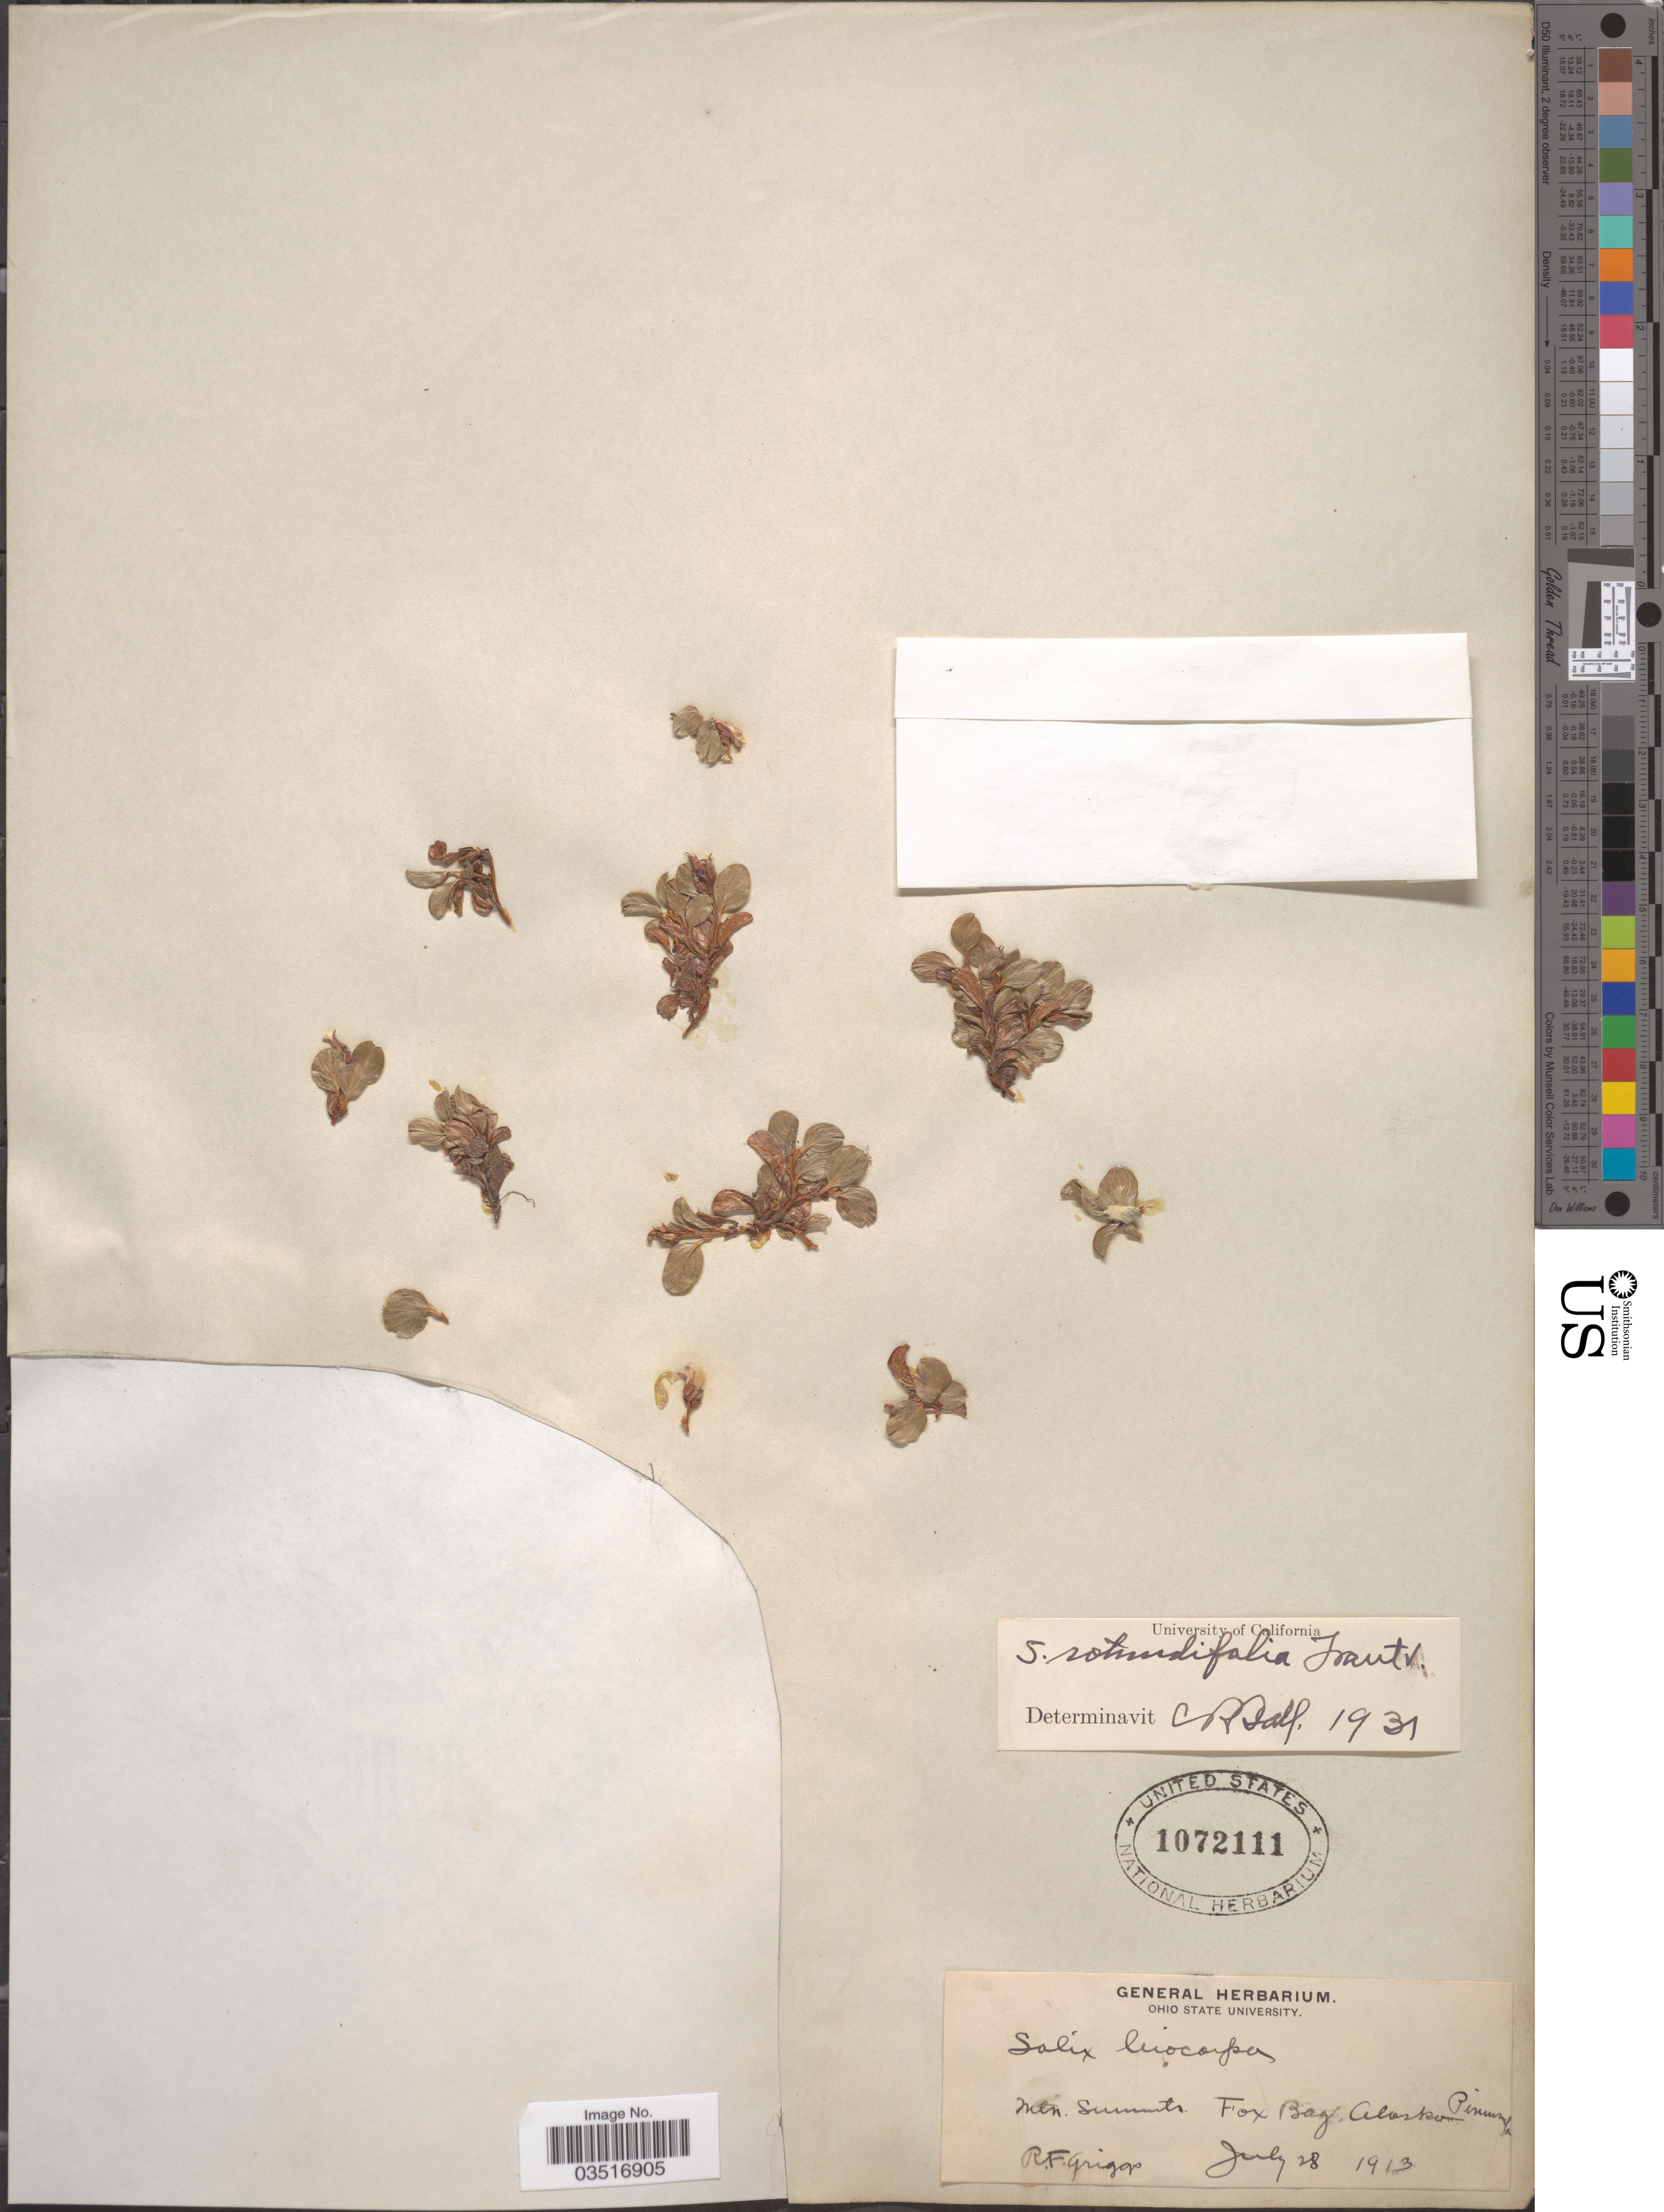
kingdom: Plantae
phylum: Tracheophyta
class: Magnoliopsida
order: Malpighiales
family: Salicaceae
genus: Salix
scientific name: Salix rotundifolia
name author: Trautv.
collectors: R. F. Griggs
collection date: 1913-07-28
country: United States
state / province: Alaska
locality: Mtn. Summits. Fox Bag, Alaska Peninsula.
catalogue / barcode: US 1072111